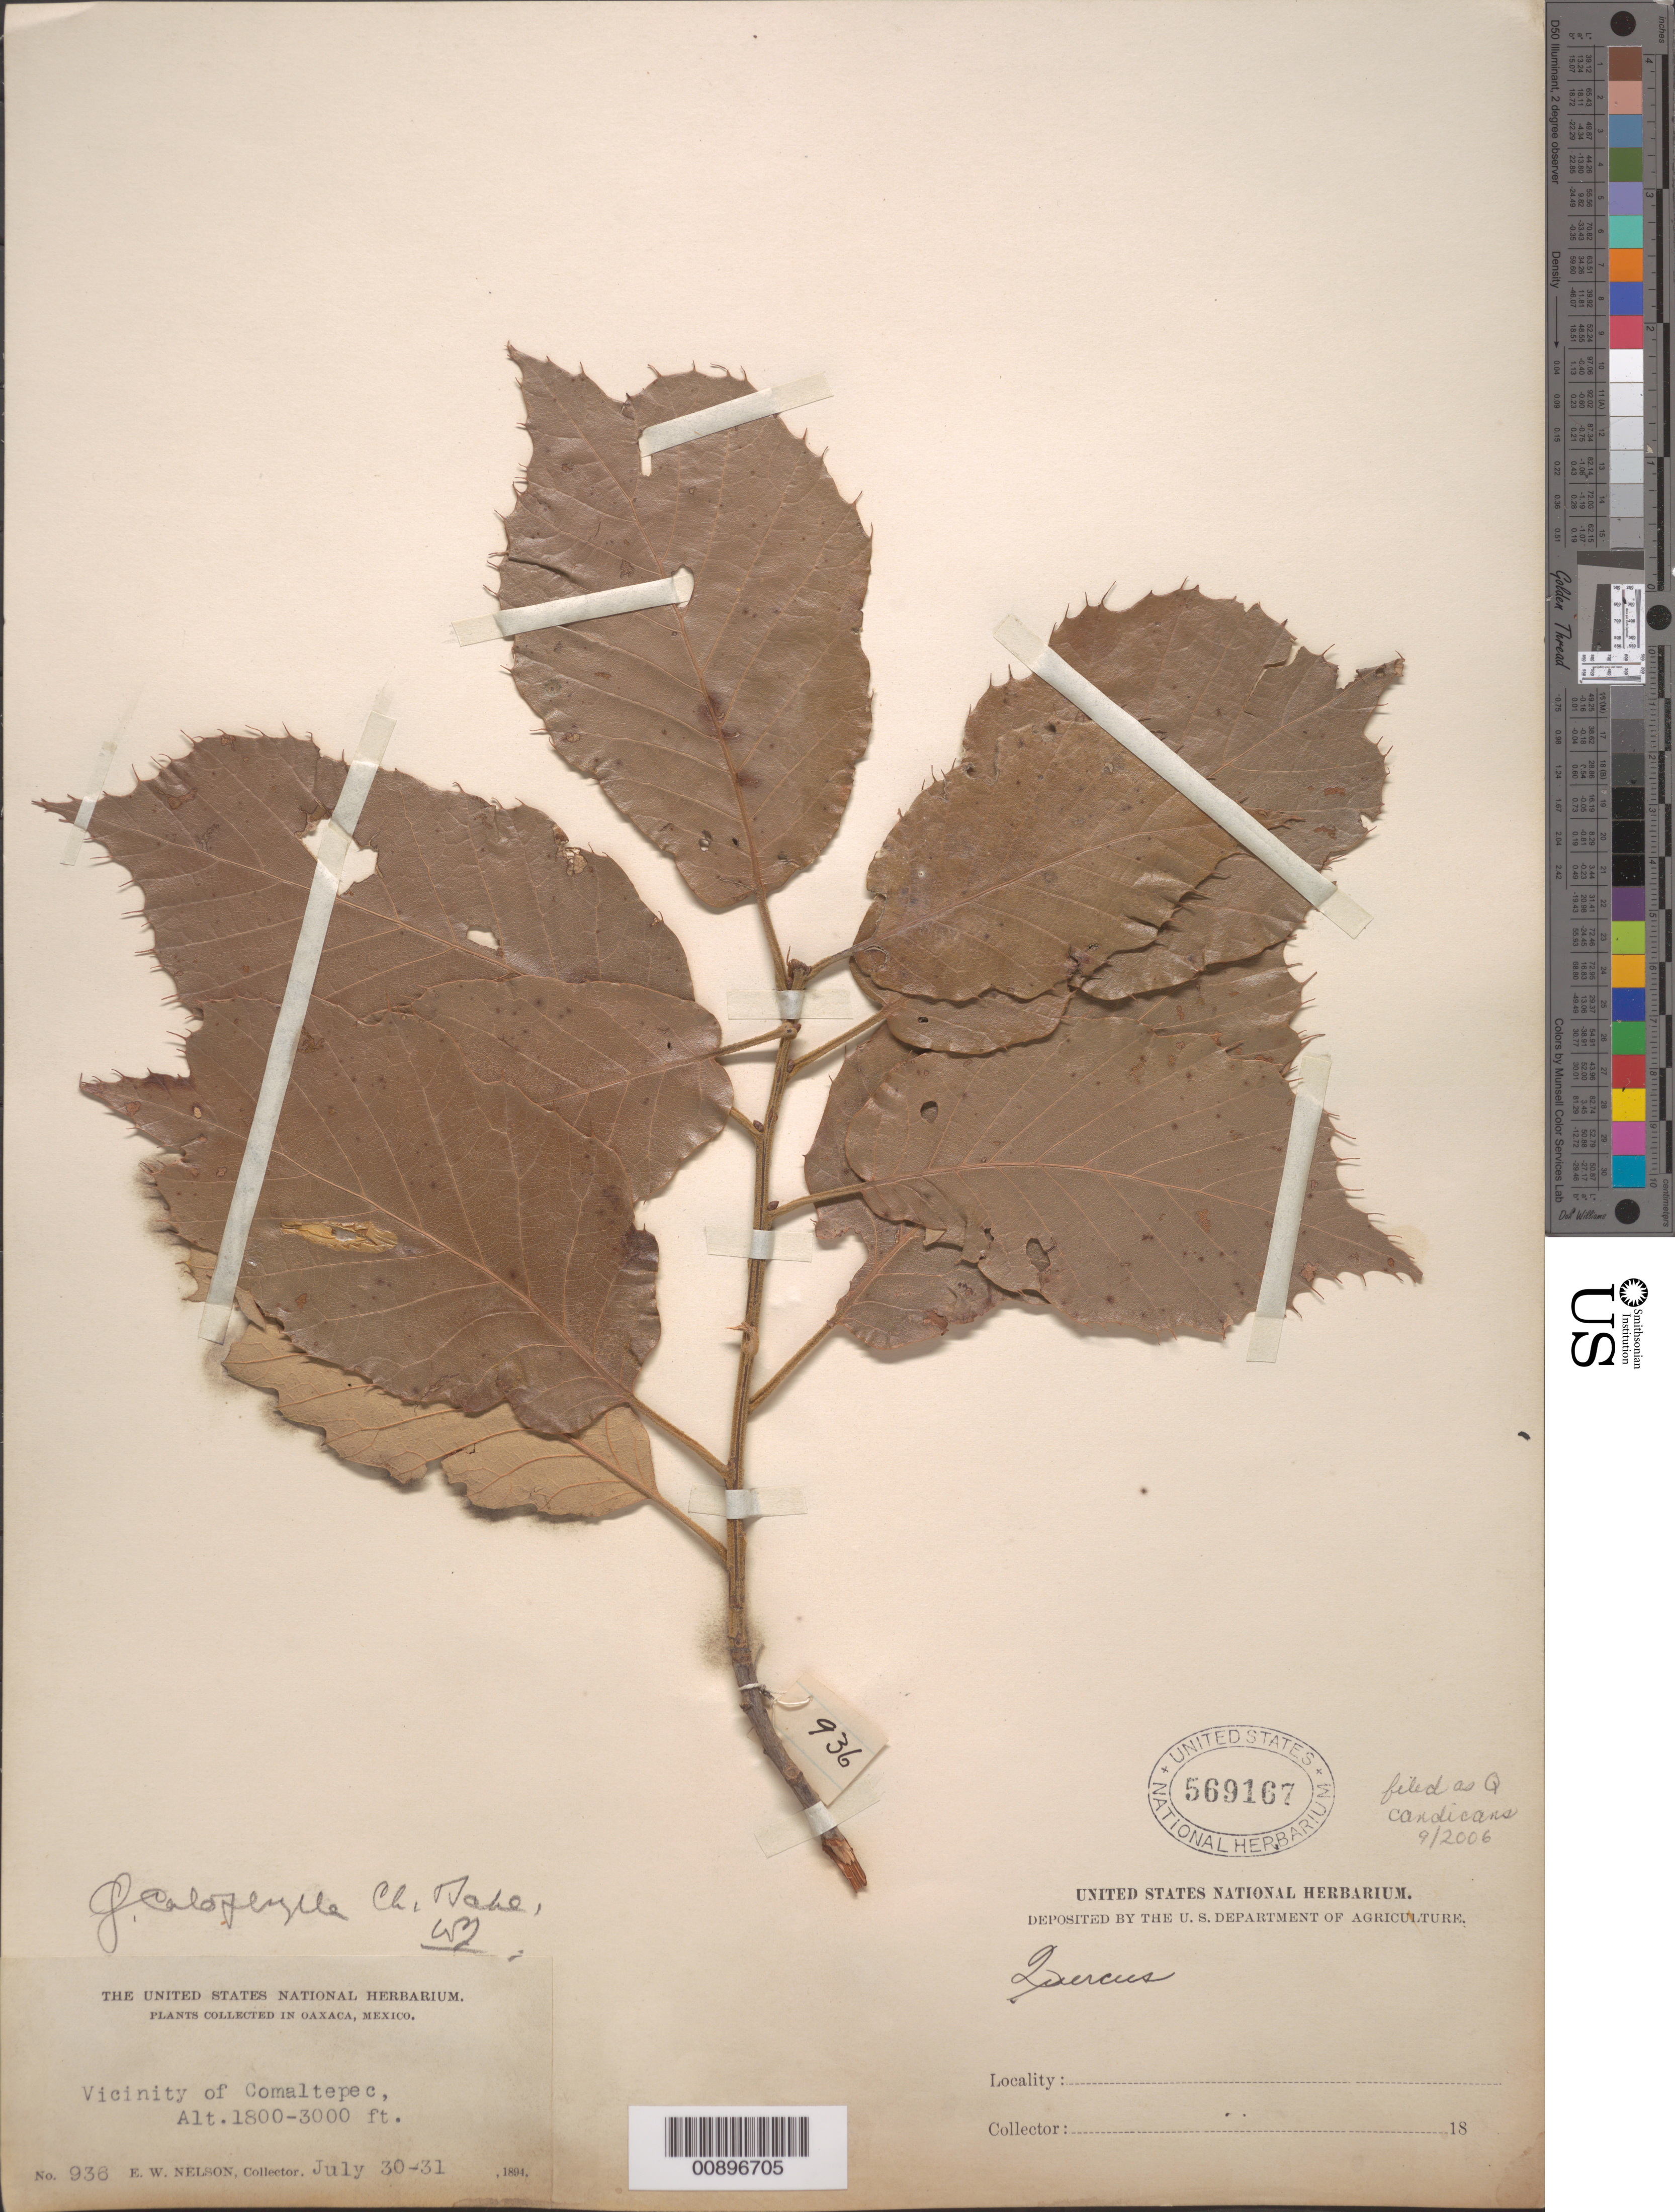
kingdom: Plantae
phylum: Tracheophyta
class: Magnoliopsida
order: Fagales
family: Fagaceae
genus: Quercus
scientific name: Quercus candicans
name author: Née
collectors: E. W. Nelson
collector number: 936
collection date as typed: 30 Jul 1894 to 31 Jul 1894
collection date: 1894-07-30/1894-07-31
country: Mexico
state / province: Oaxaca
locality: Vicinity of Comaltepec, Oaxaca.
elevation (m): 549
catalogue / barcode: US 569167